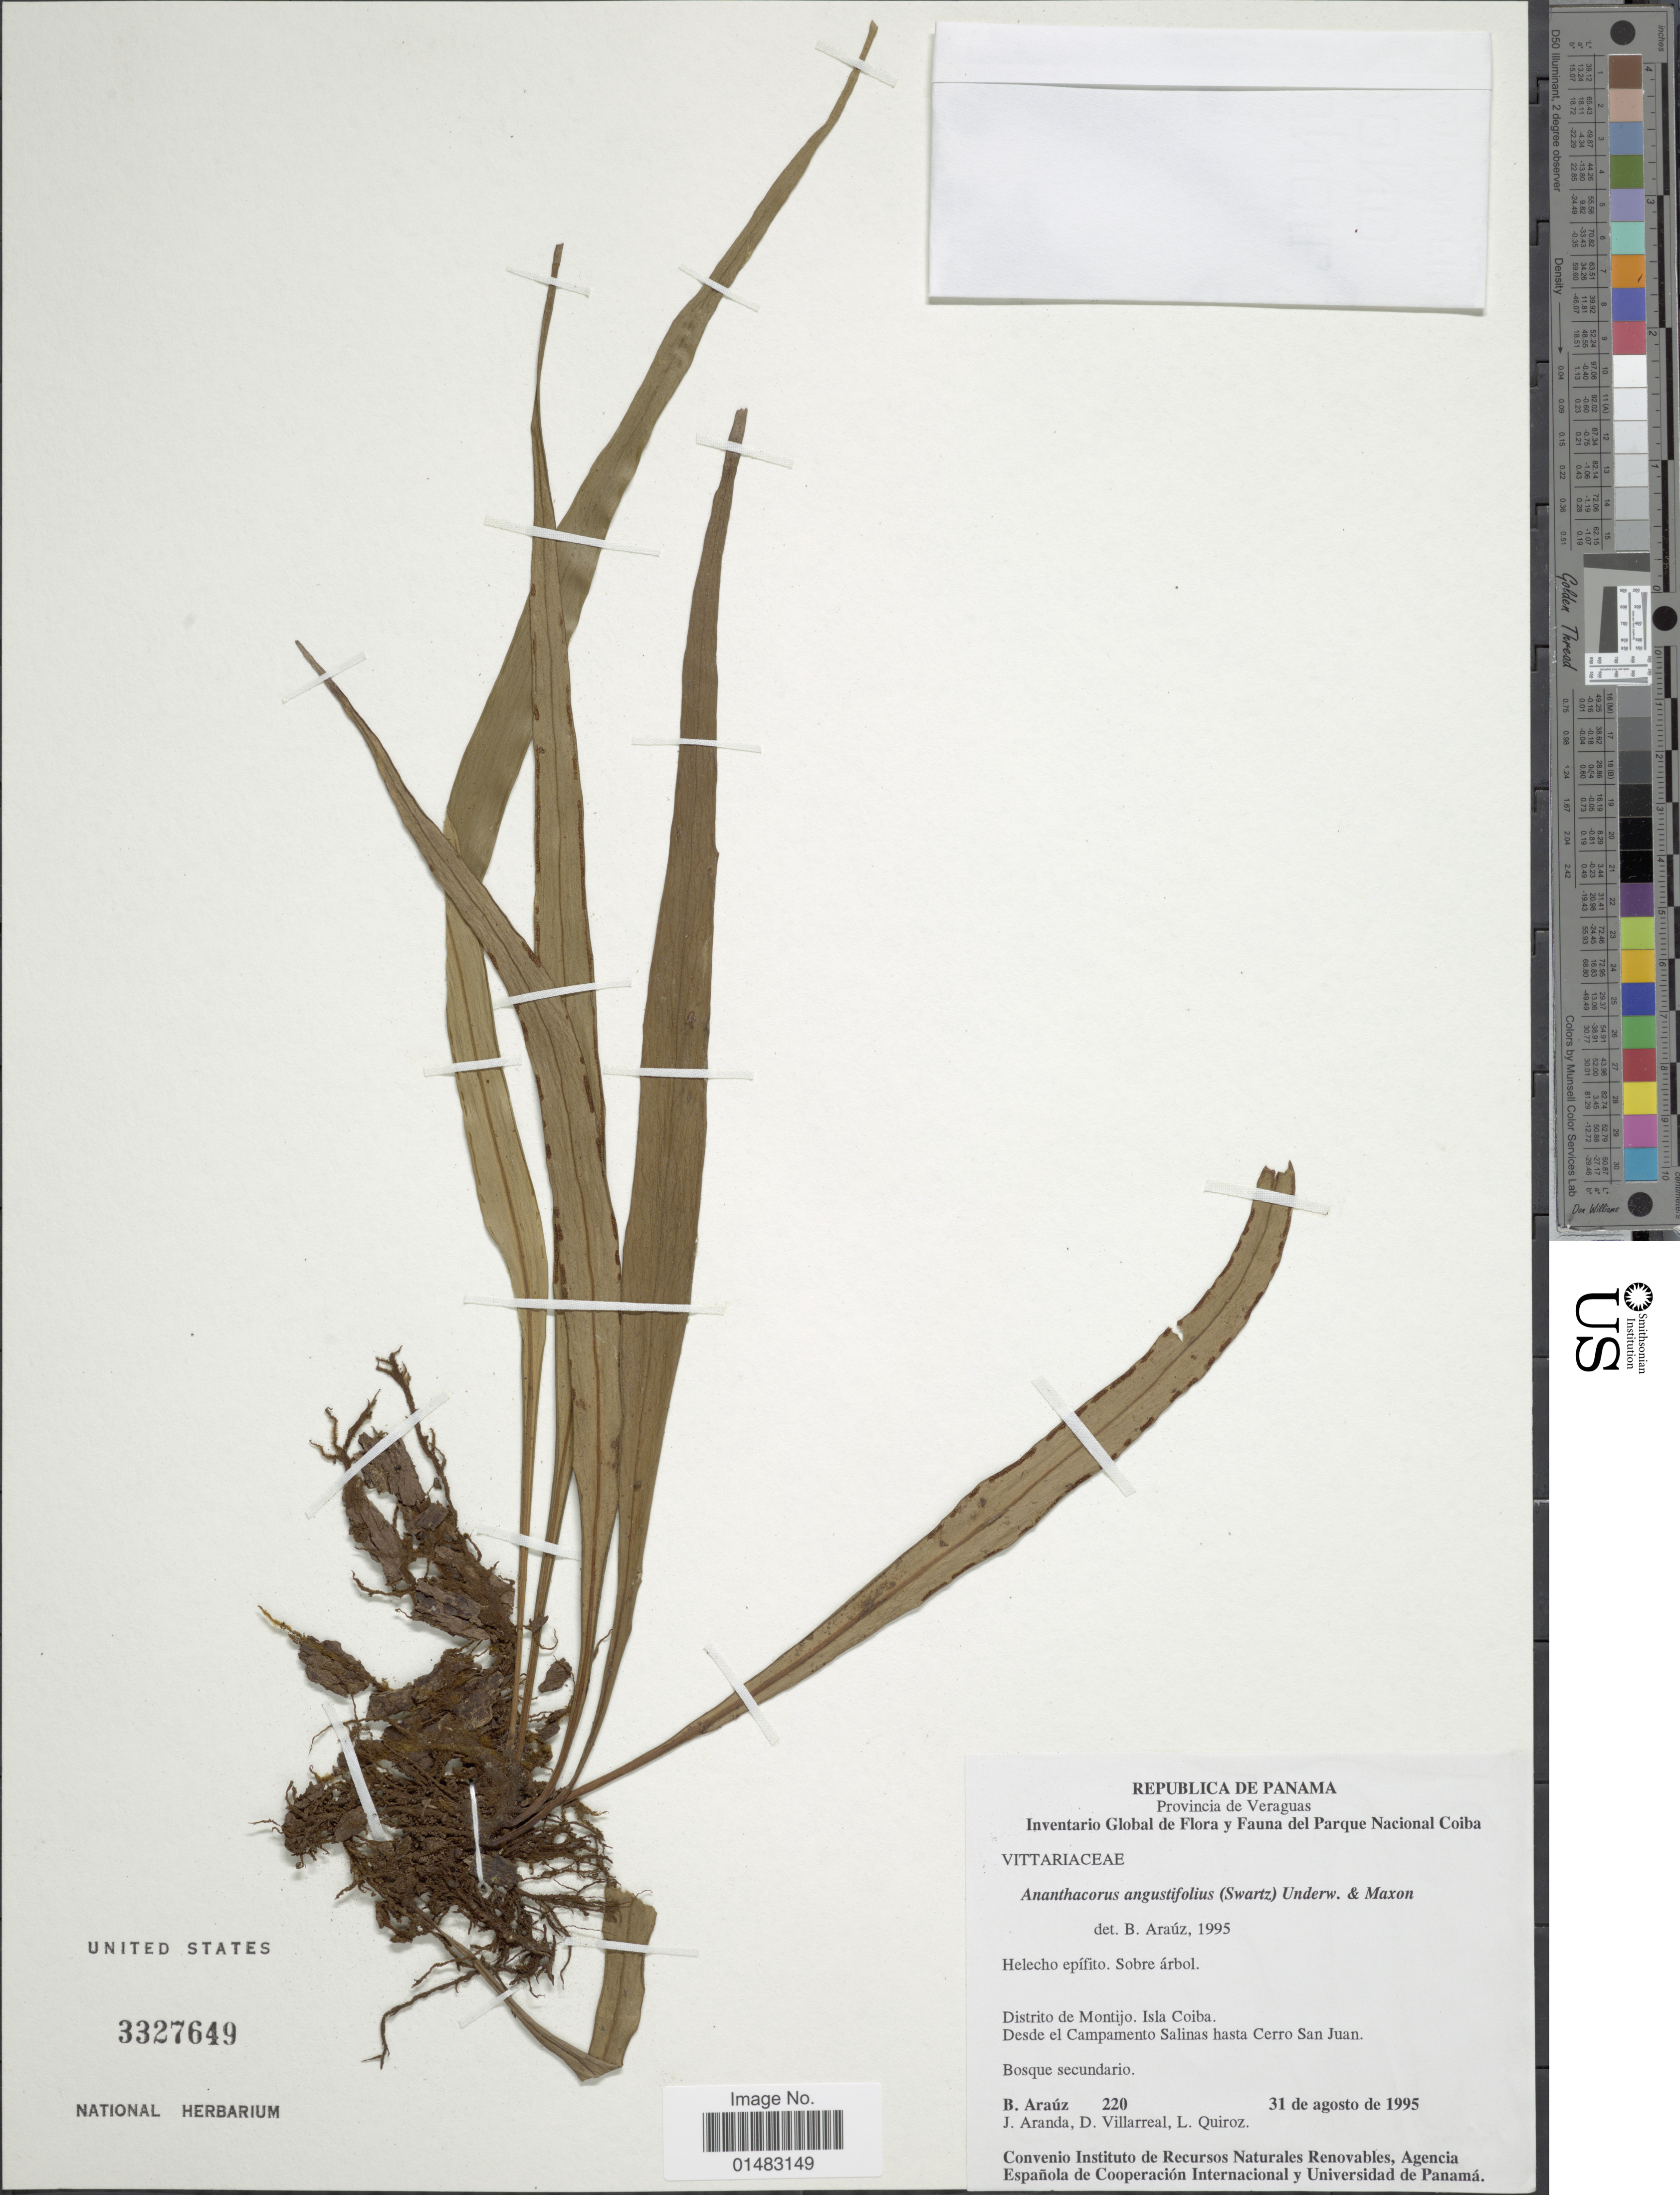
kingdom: Plantae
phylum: Tracheophyta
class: Polypodiopsida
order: Polypodiales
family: Pteridaceae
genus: Ananthacorus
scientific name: Ananthacorus angustifolius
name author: (Sw.) Underw. & Maxon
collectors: B. Araúz, J. Aranda, D. Villarreal & L. Quiroz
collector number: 220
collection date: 1995-08-31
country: Panama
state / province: Veraguas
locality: Distrito de Montjio, Isla Coiba, Desde el Campamento Salinas hasta Cerro San Juan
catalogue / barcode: US 3327649